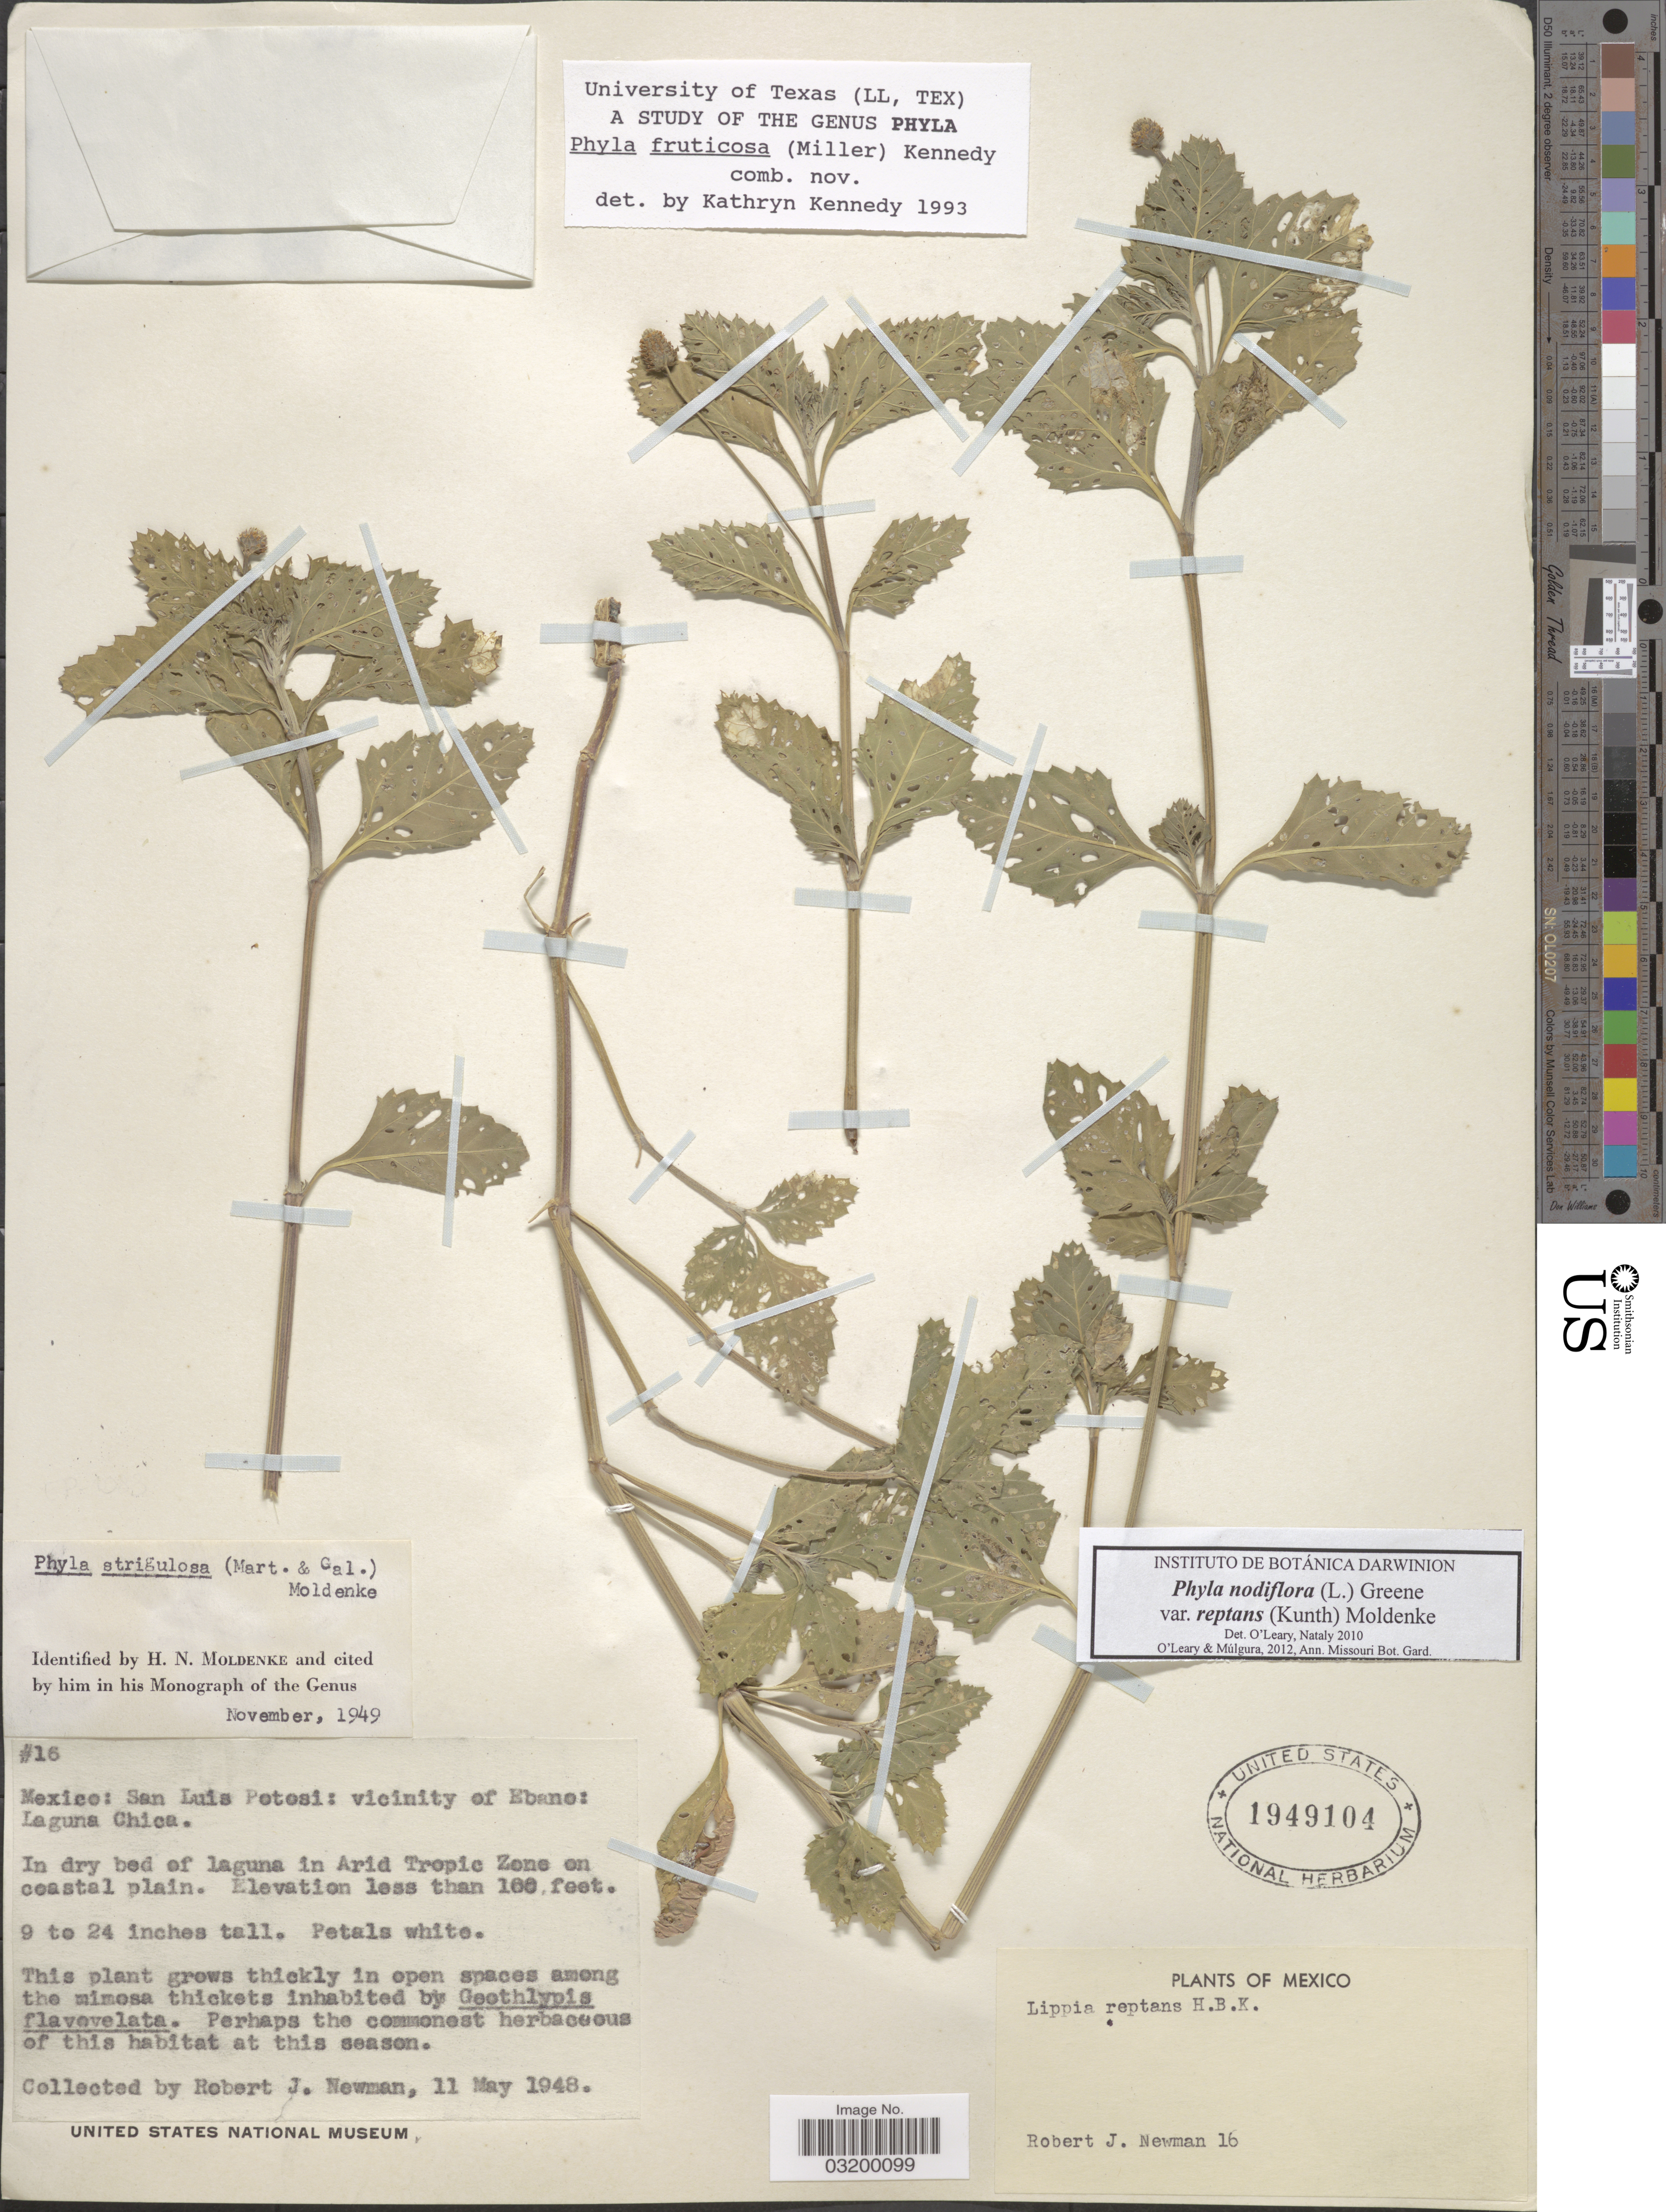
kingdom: Plantae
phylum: Tracheophyta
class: Magnoliopsida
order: Lamiales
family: Verbenaceae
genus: Phyla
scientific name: Phyla nodiflora var. reptans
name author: (Kunth) Moldenke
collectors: R. J. Newman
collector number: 16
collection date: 1948-05-11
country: Mexico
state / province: San Luis Potosí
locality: Vicinity of Ebano: Laguna Chica. In dry bed of laguna in Arid Tropic Zone on coastal plain.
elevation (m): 30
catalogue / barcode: US 1949104